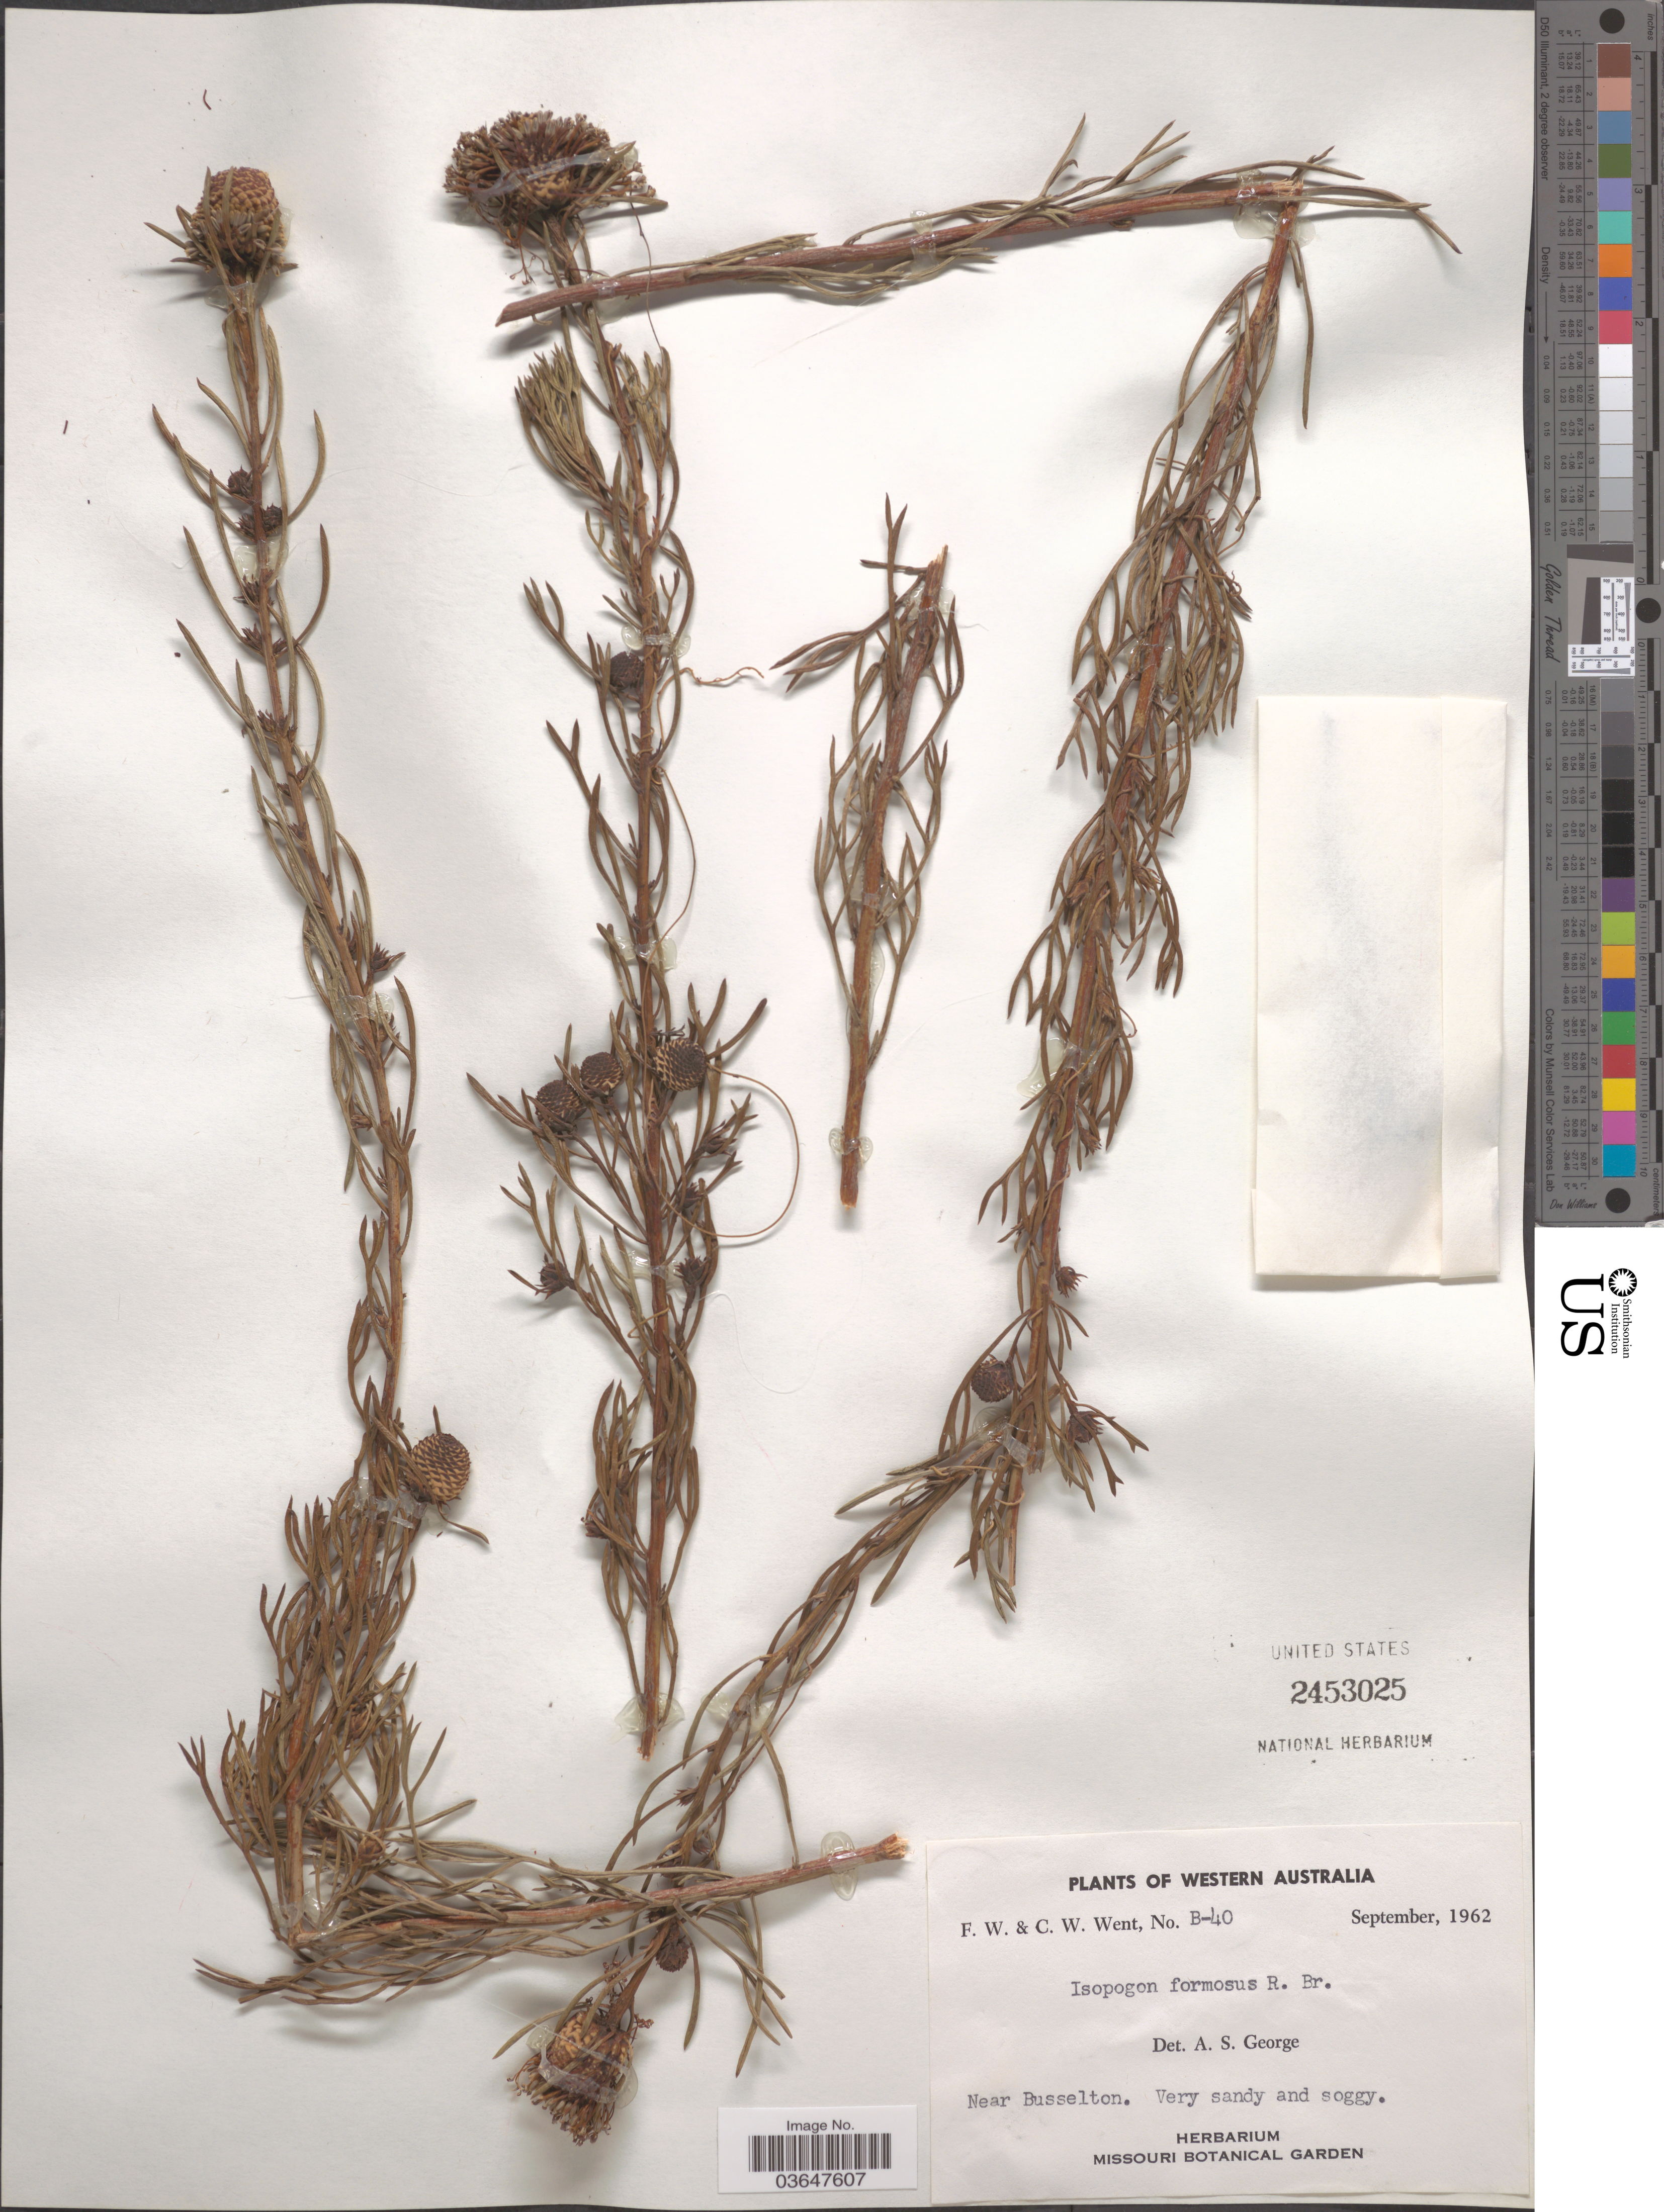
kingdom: Plantae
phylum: Tracheophyta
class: Magnoliopsida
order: Proteales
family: Proteaceae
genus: Isopogon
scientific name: Isopogon formosus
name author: R. Br.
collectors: F. W. Went & C. W. Went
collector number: B-40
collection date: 1962-09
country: Australia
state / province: Western Australia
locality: Near Busselton.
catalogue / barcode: US 2453025